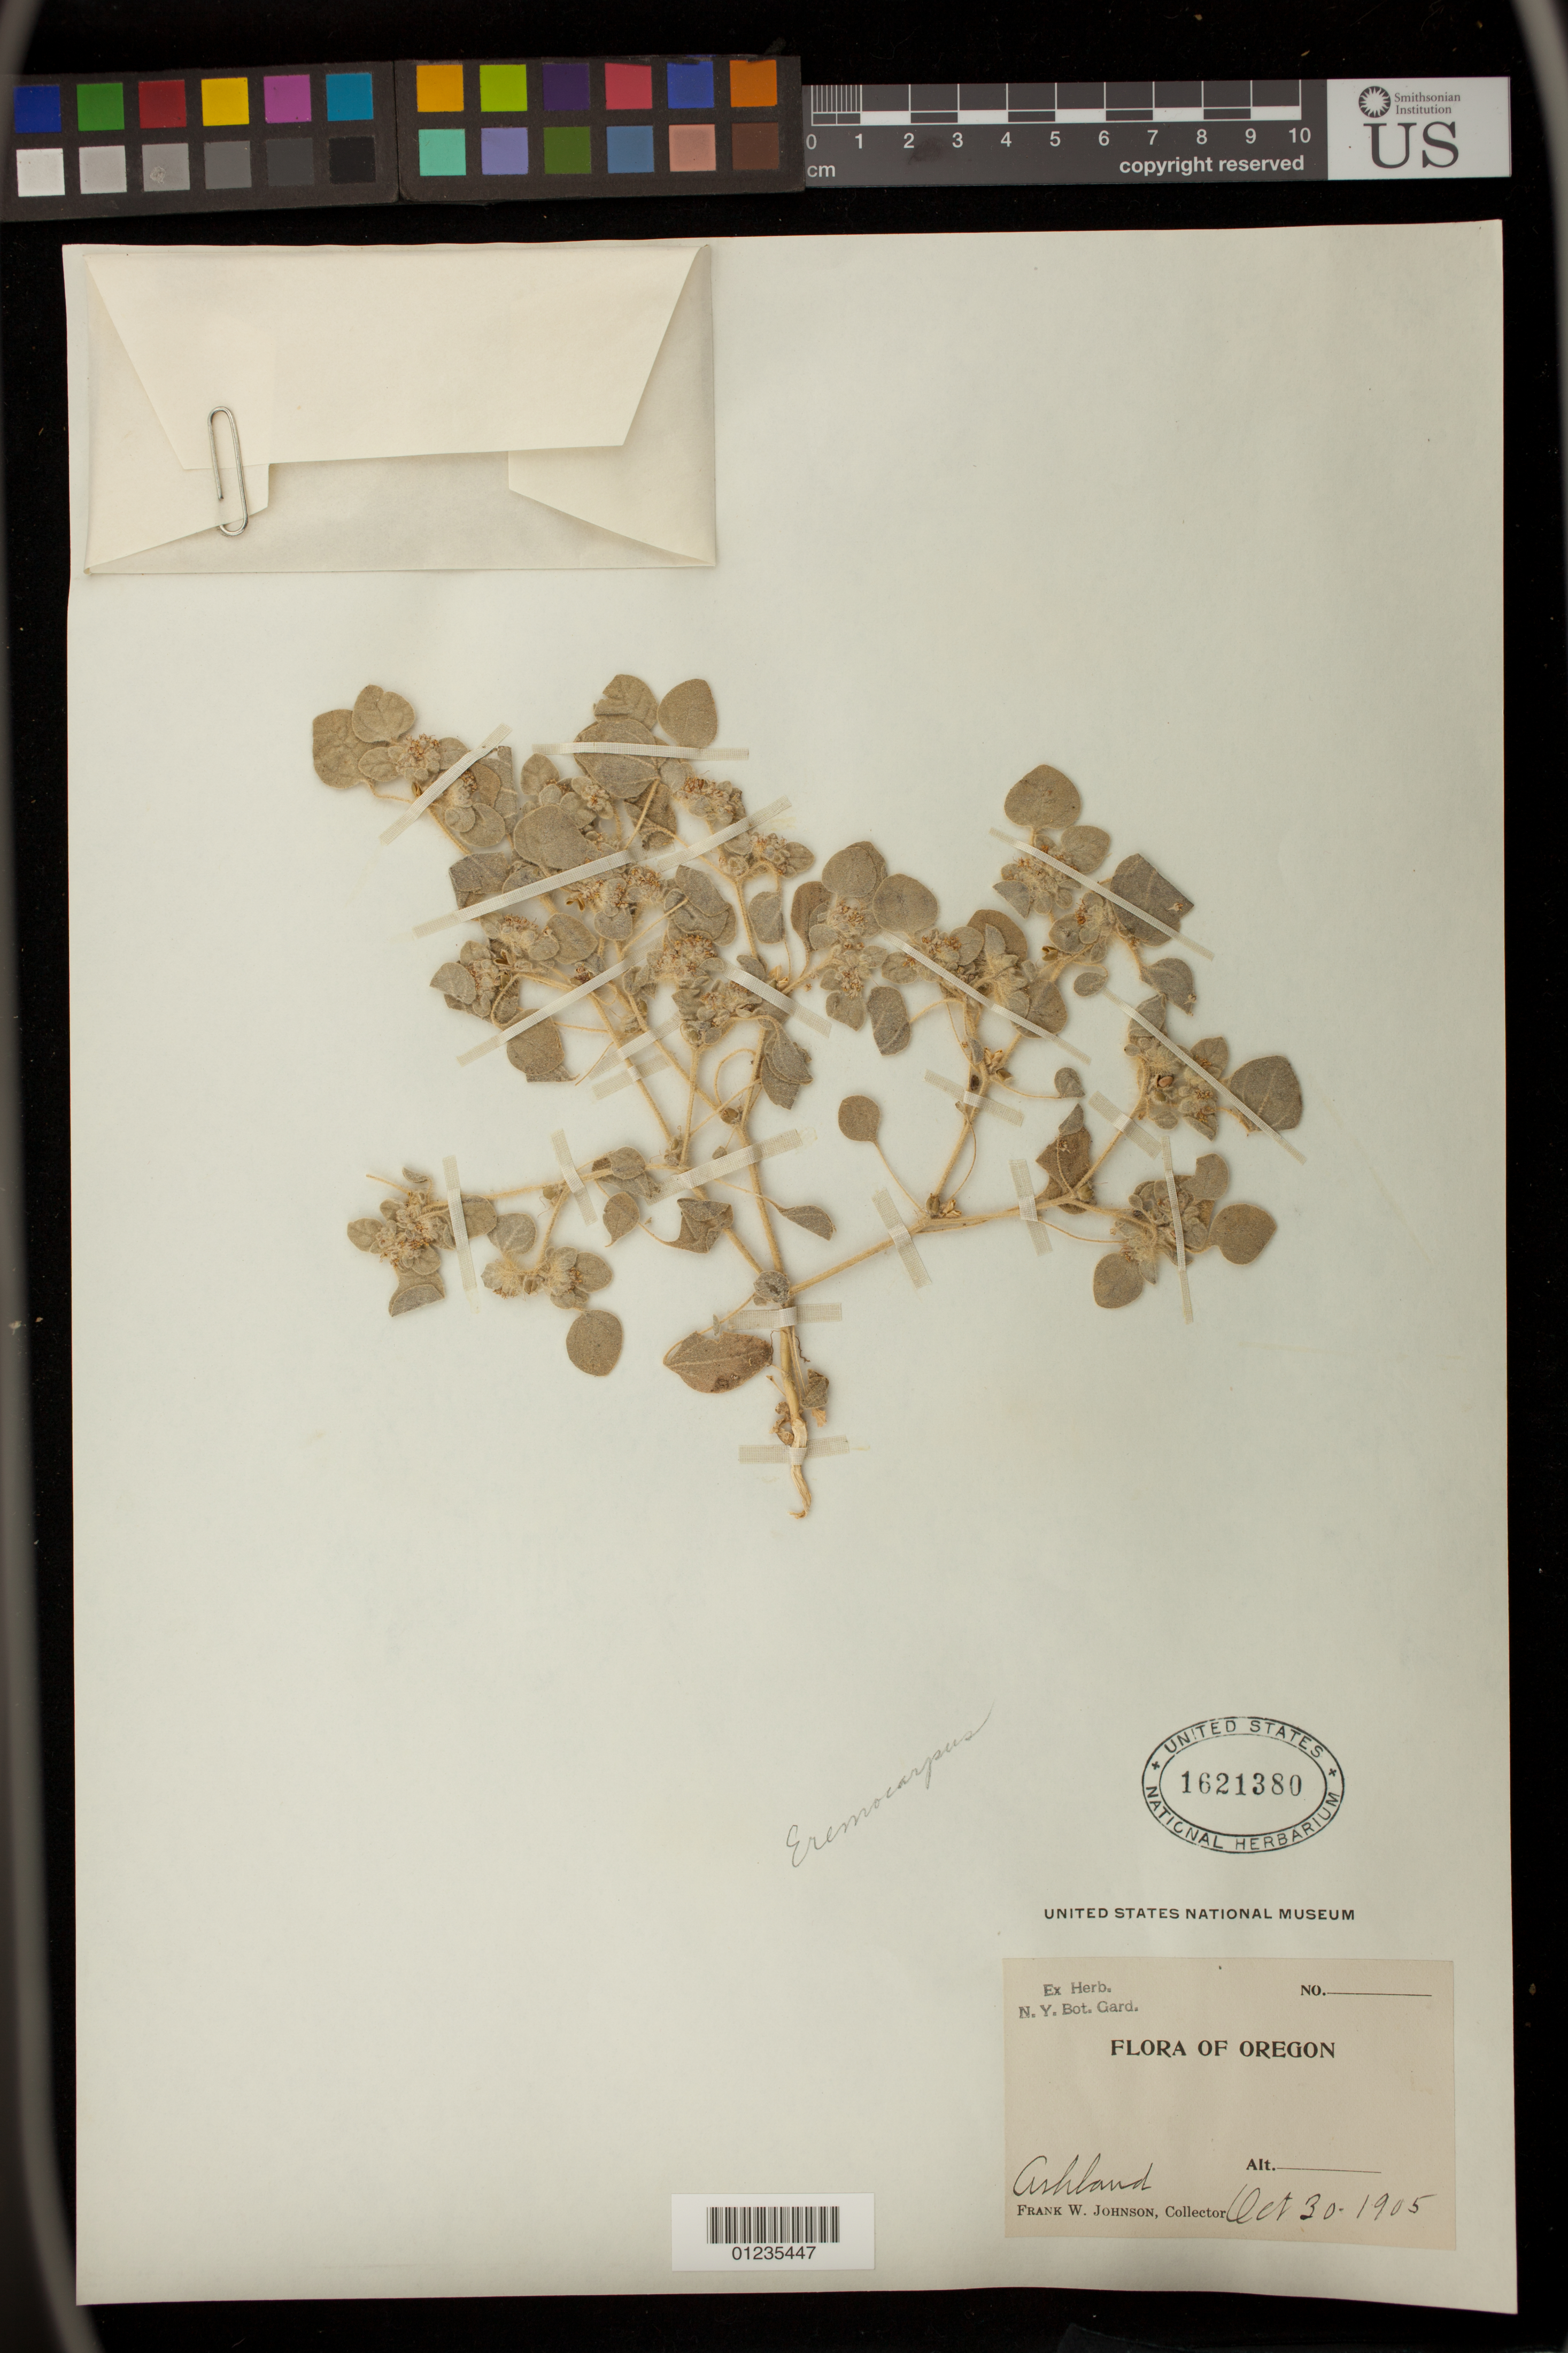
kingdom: Plantae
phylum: Tracheophyta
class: Magnoliopsida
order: Malpighiales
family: Euphorbiaceae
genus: Eremocarpus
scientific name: Eremocarpus setigerus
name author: (Hook.) Benth.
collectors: F. W. Johnson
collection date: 1905-10-30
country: United States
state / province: Oregon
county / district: Jackson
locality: Ashland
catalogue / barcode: US 1621380